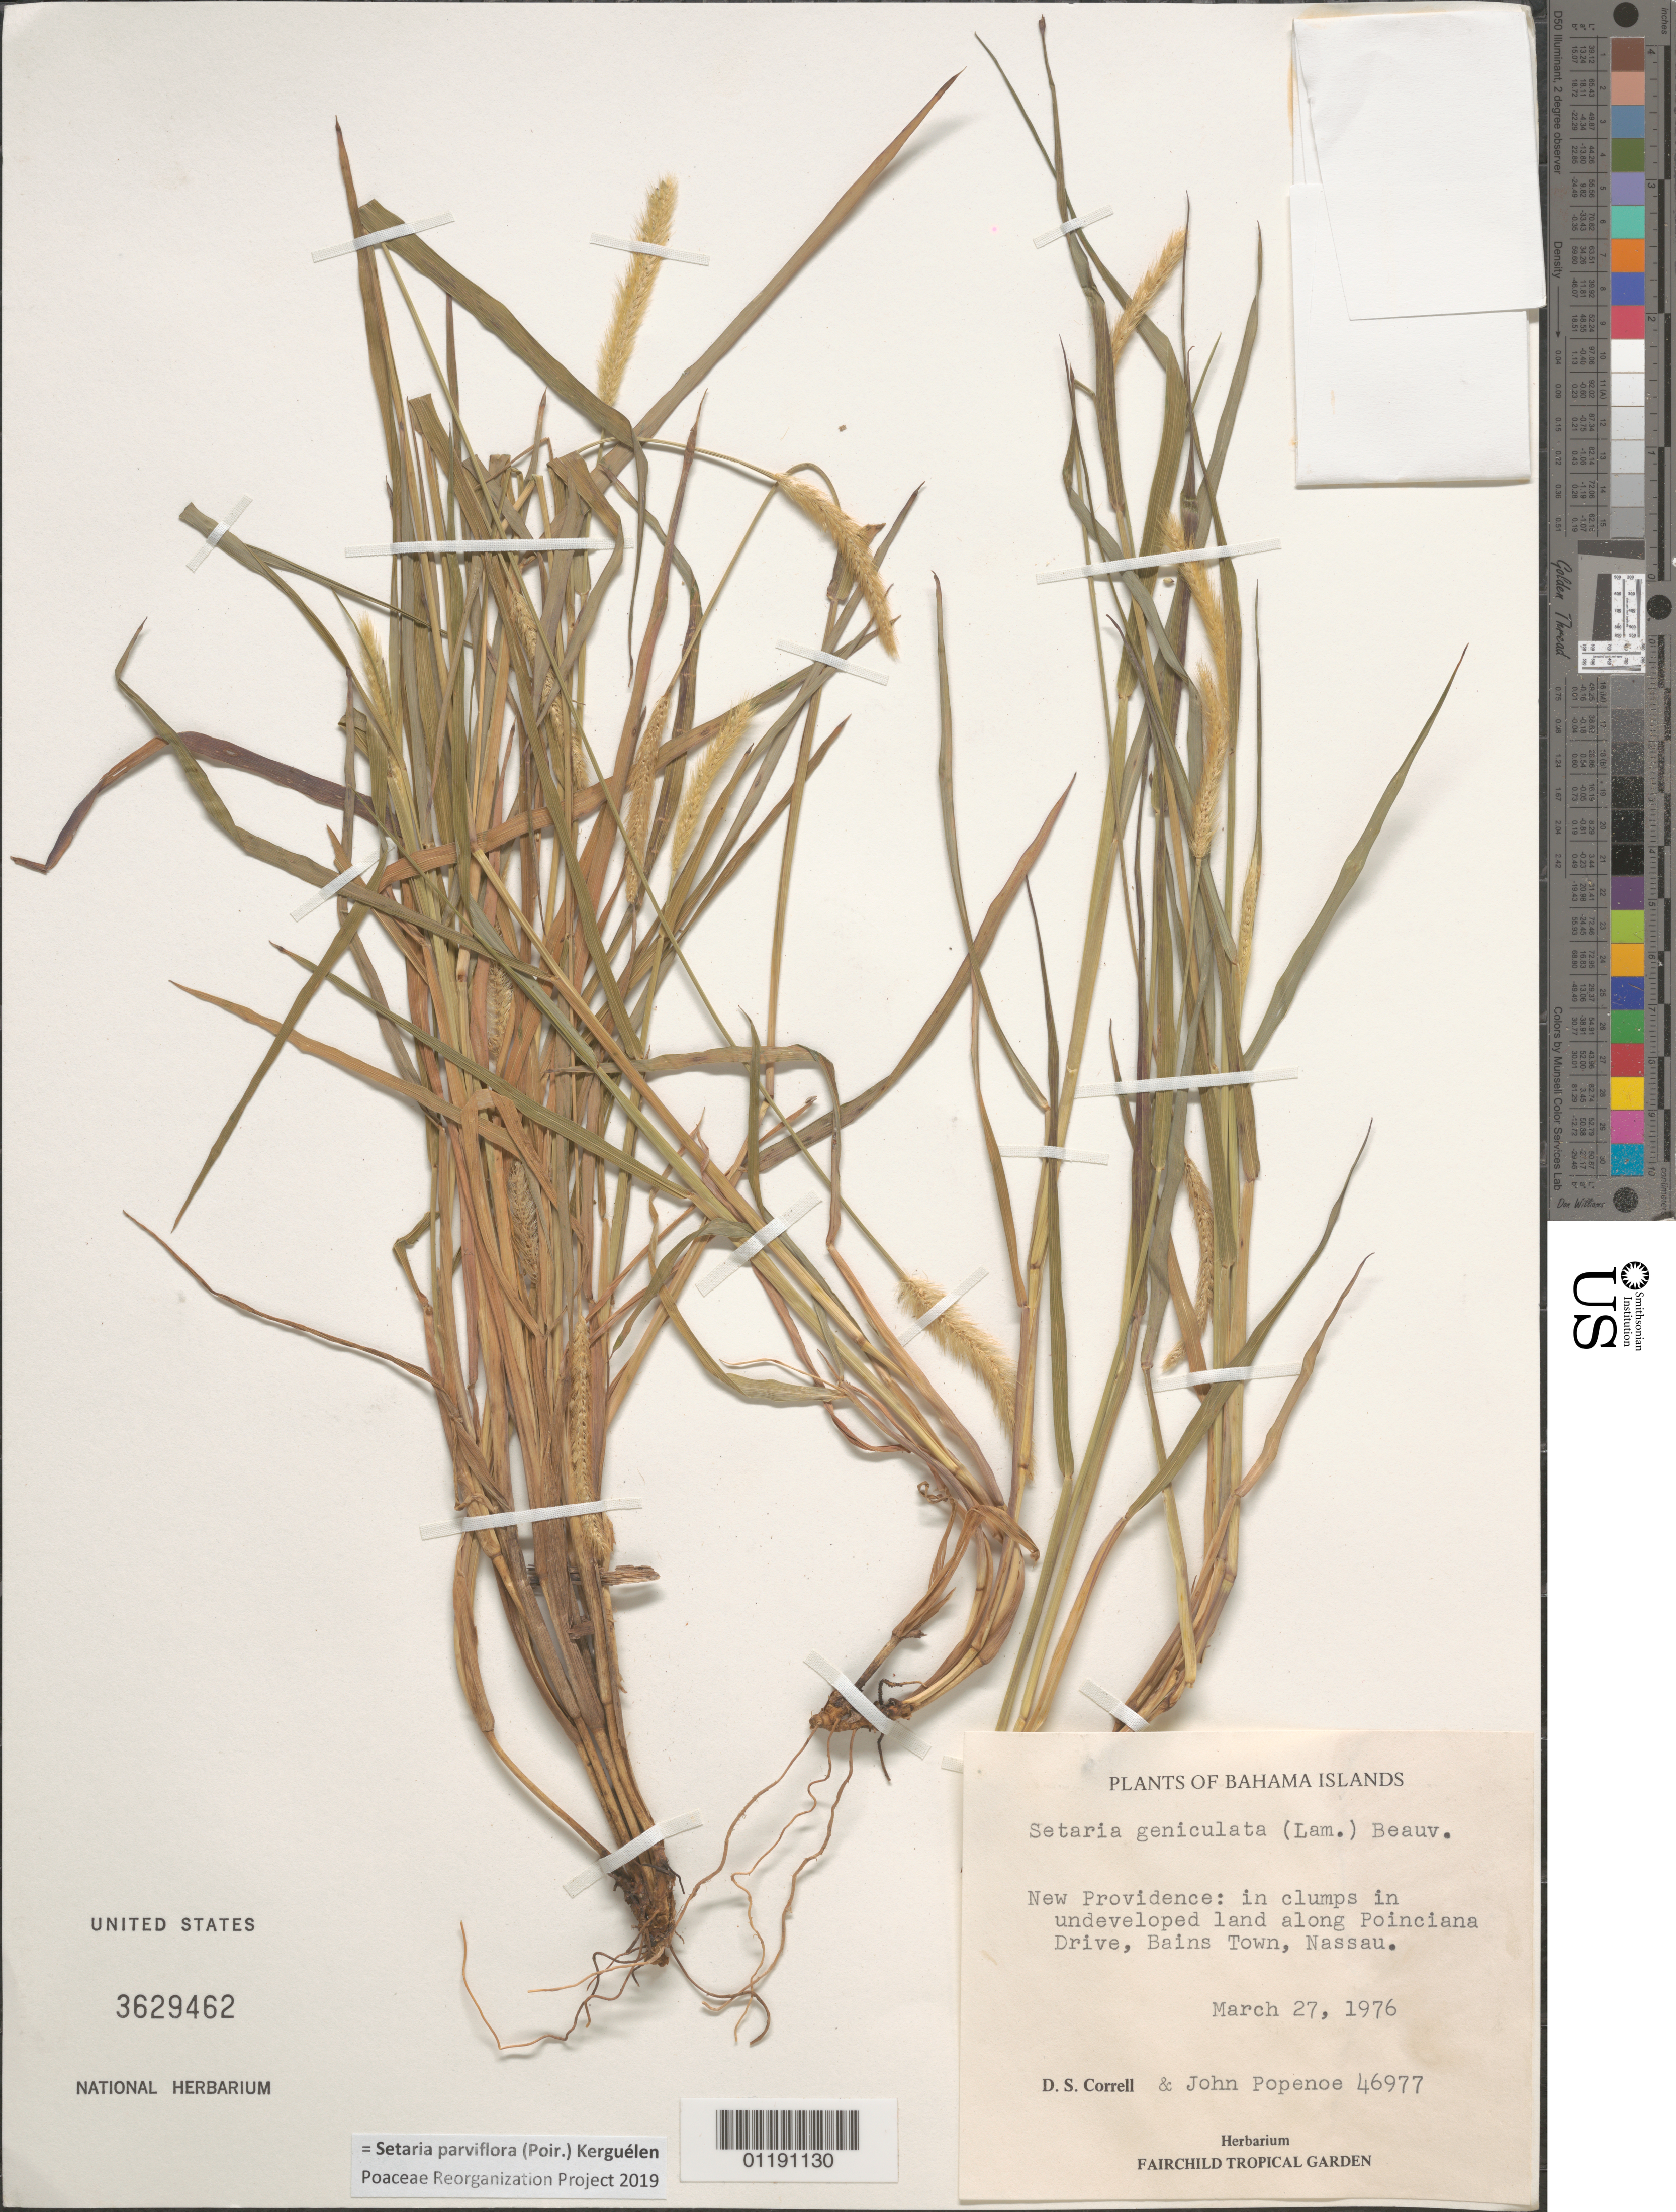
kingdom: Plantae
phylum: Tracheophyta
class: Liliopsida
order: Poales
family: Poaceae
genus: Setaria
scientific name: Setaria parviflora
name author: (Poir.) Kerguélen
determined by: Poaceae Reorganization Project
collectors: D. S. Correll & J. Popenoe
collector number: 46877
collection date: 1976-03-27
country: Bahamas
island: New Providence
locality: In clumps in undeveloped land along Poinciana Drive, Bains Town, Nassau.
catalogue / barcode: US 3629462